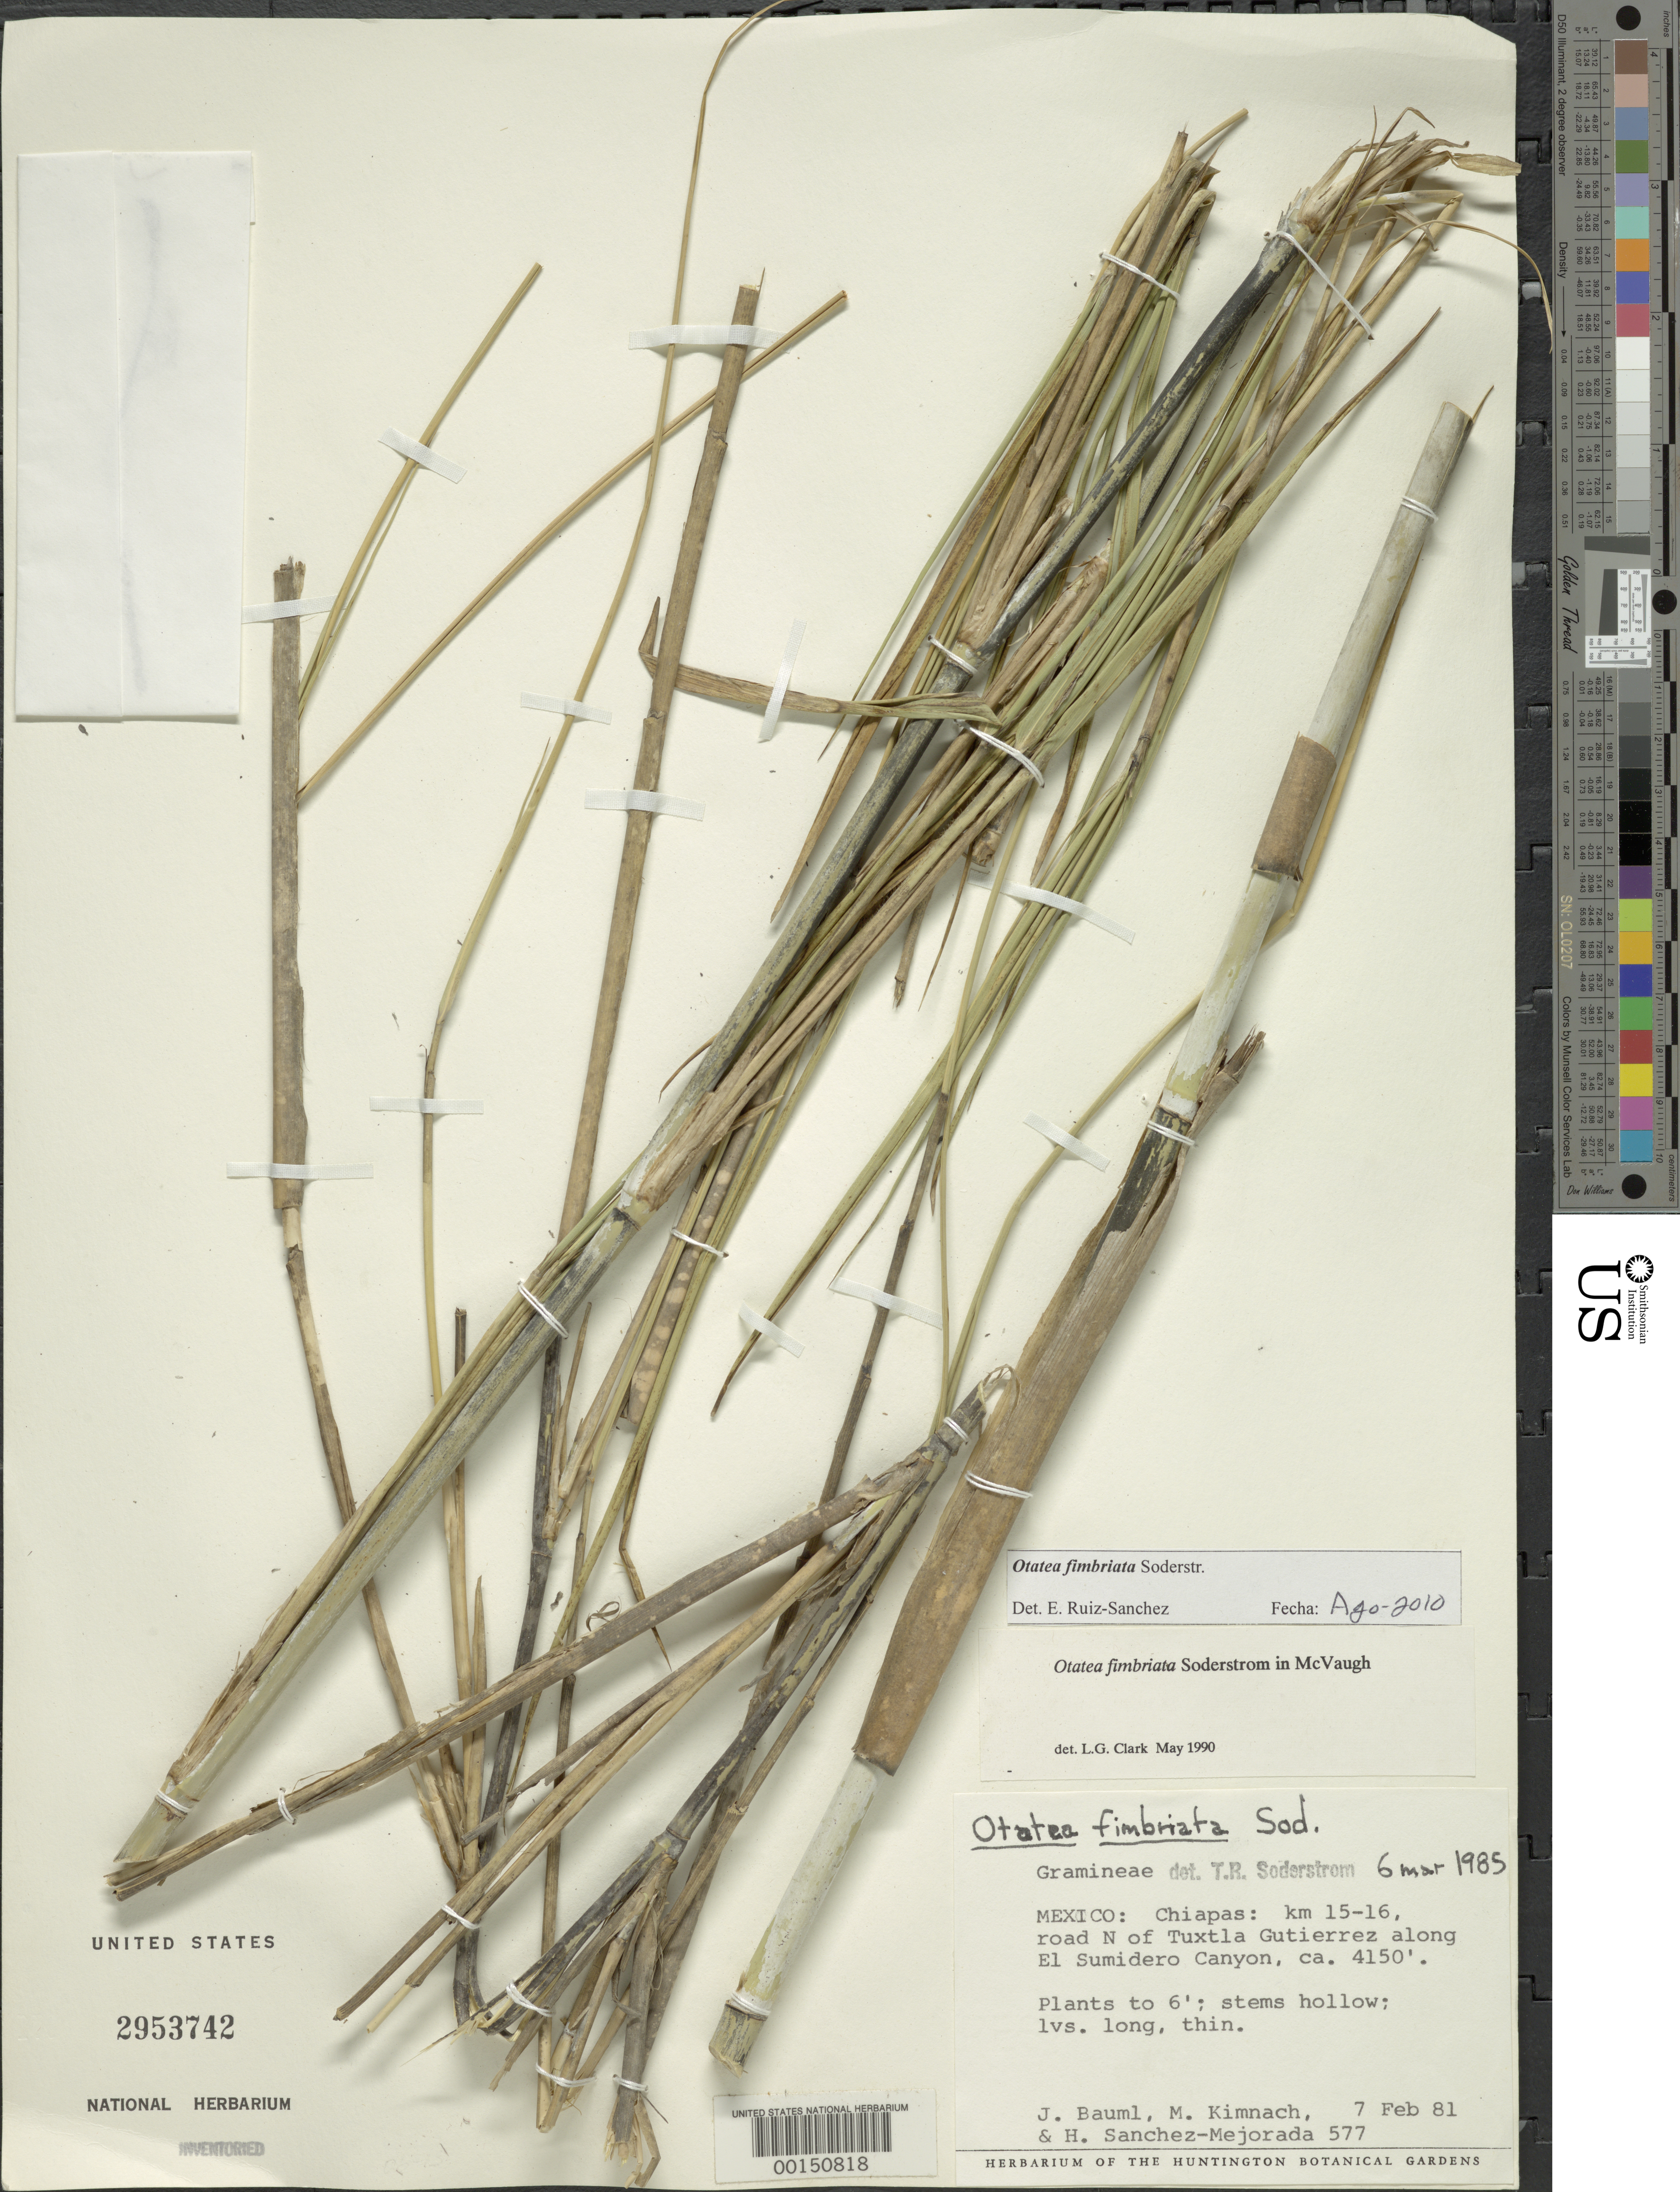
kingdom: Plantae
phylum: Tracheophyta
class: Liliopsida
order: Poales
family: Poaceae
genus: Otatea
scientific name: Otatea fimbriata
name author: Soderstr. in McVaugh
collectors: J. Bauml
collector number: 577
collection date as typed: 07 Feb 1981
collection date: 1981-02-07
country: Mexico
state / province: Chiapas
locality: Tuxtla Gutierrez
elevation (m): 1266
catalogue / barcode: US 2953742